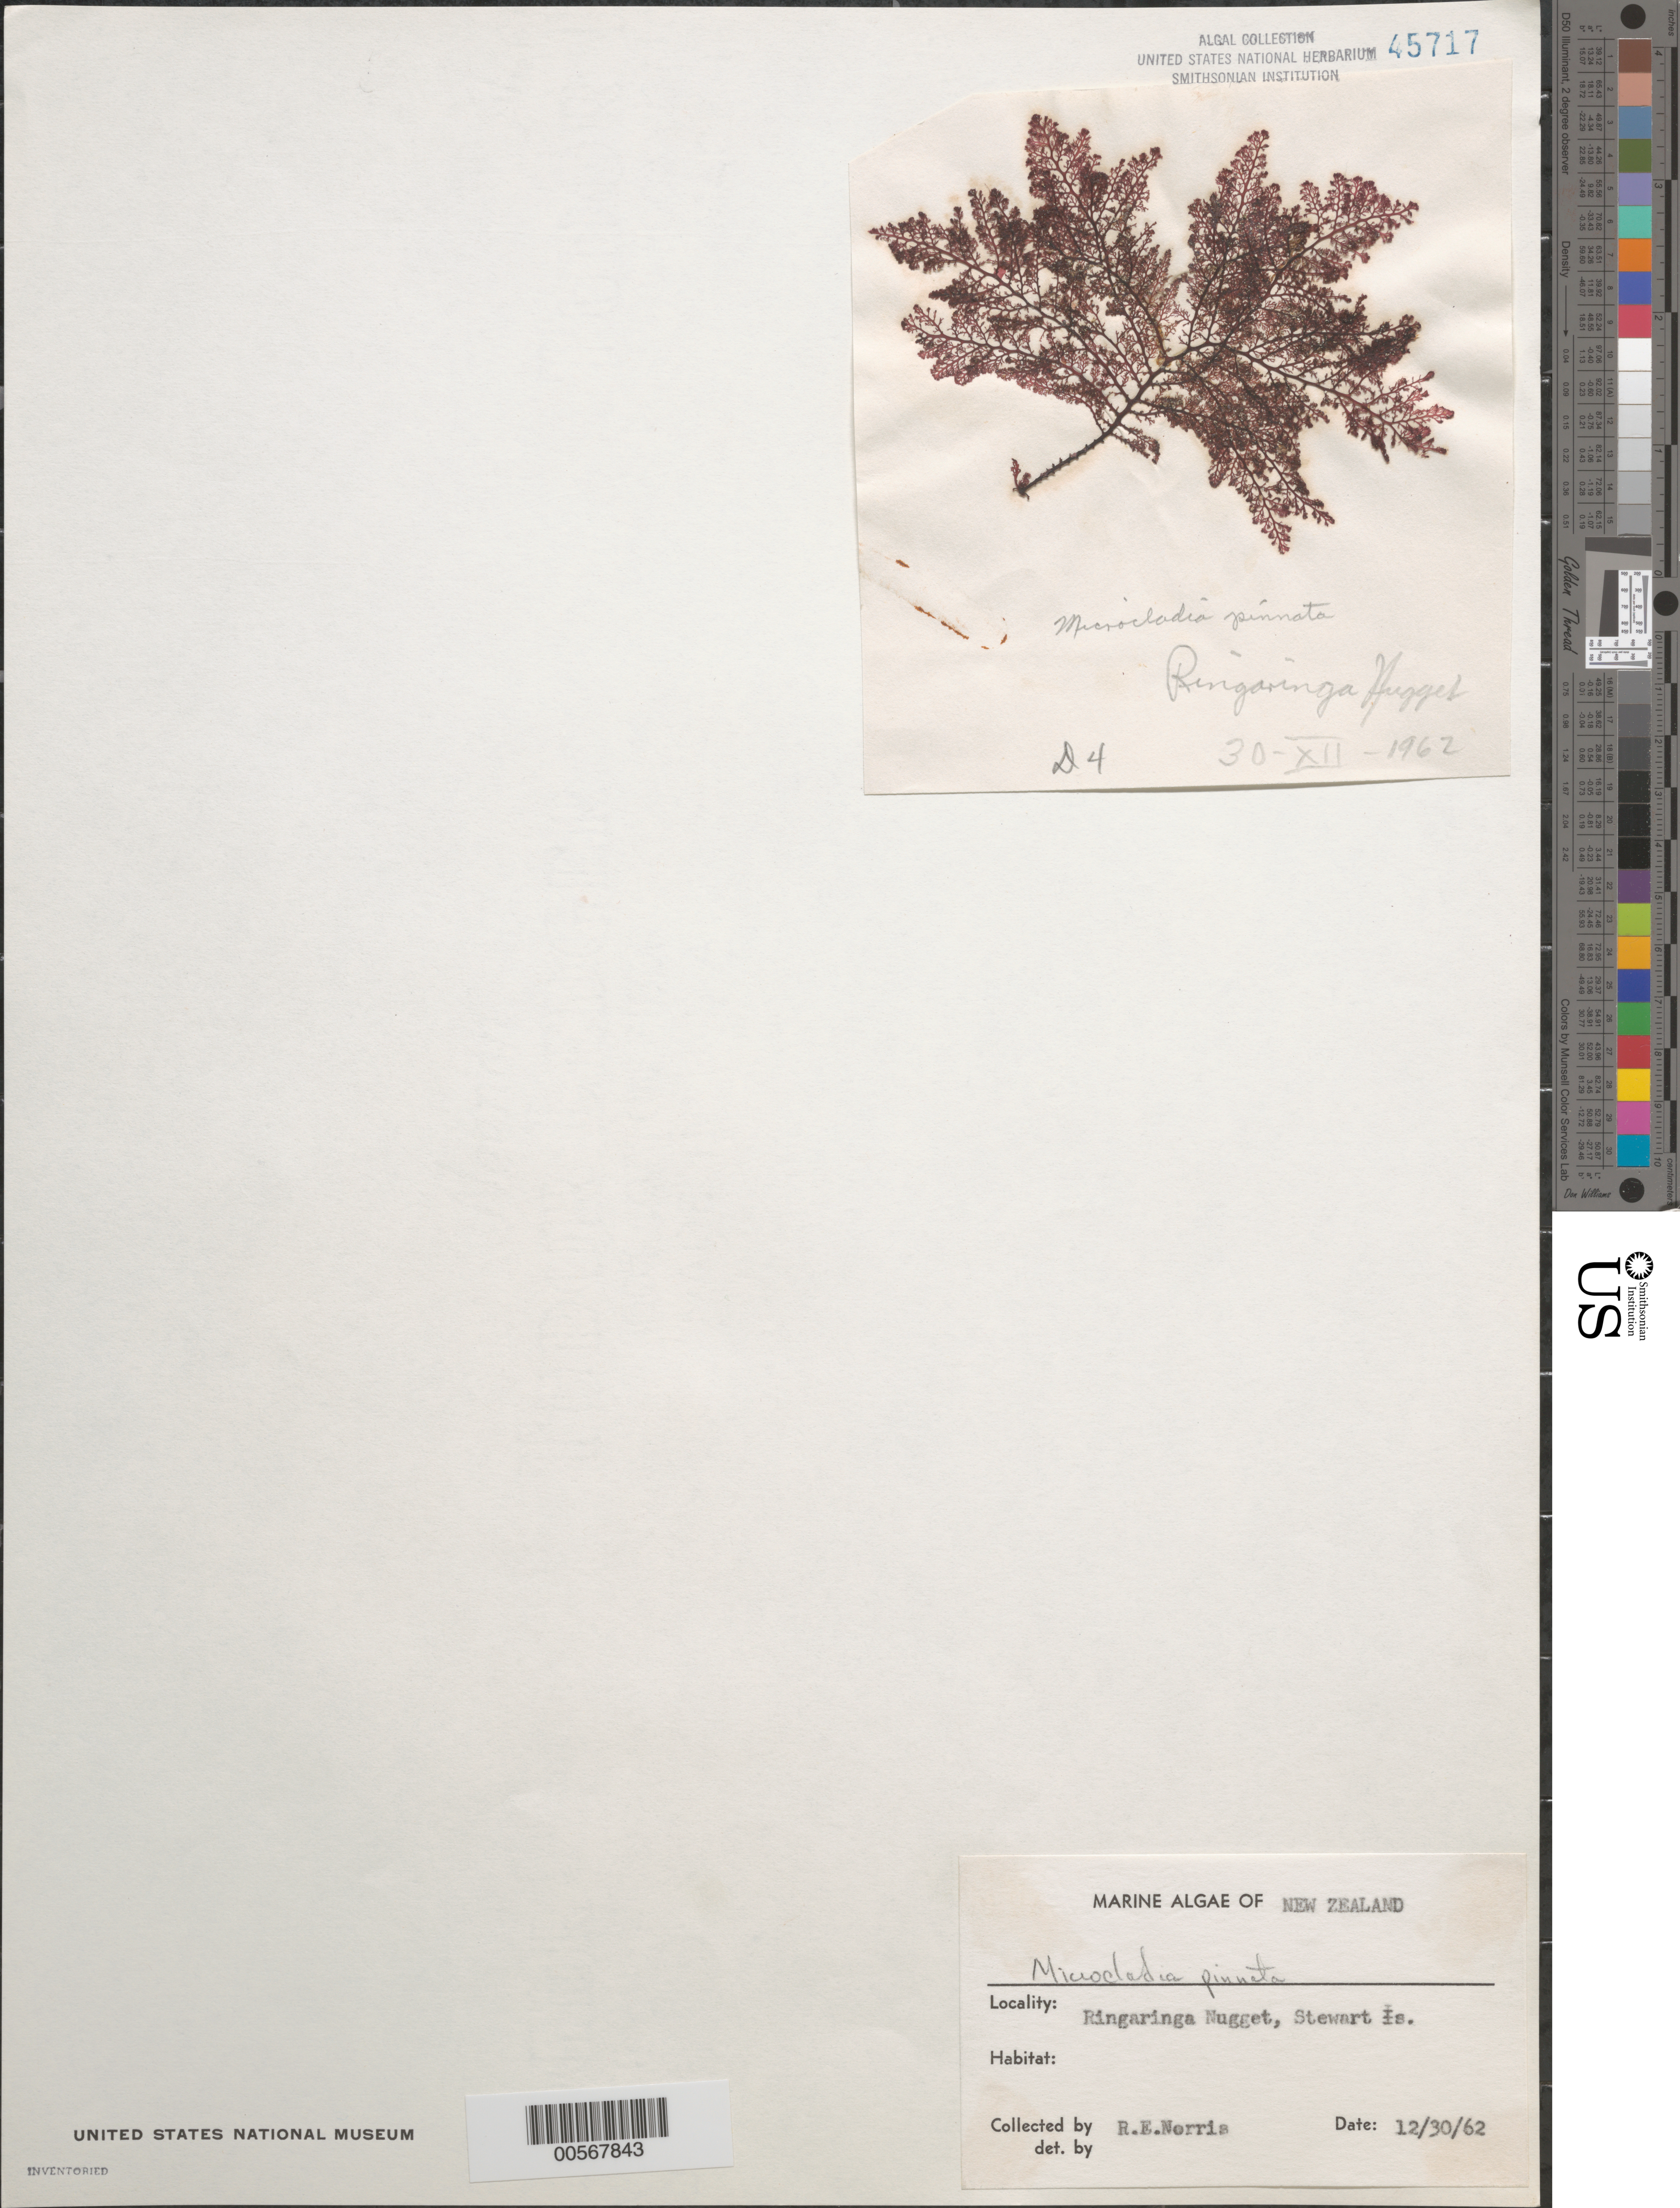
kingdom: Plantae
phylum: Rhodophyta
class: Florideophyceae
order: Ceramiales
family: Ceramiaceae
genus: Microcladia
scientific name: Microcladia pinnata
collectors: R. E. Norris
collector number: D4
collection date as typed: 30 Dec 1962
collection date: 1962-12-30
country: New Zealand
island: Stewart Island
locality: Ringaringa Nugget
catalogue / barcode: US 45717